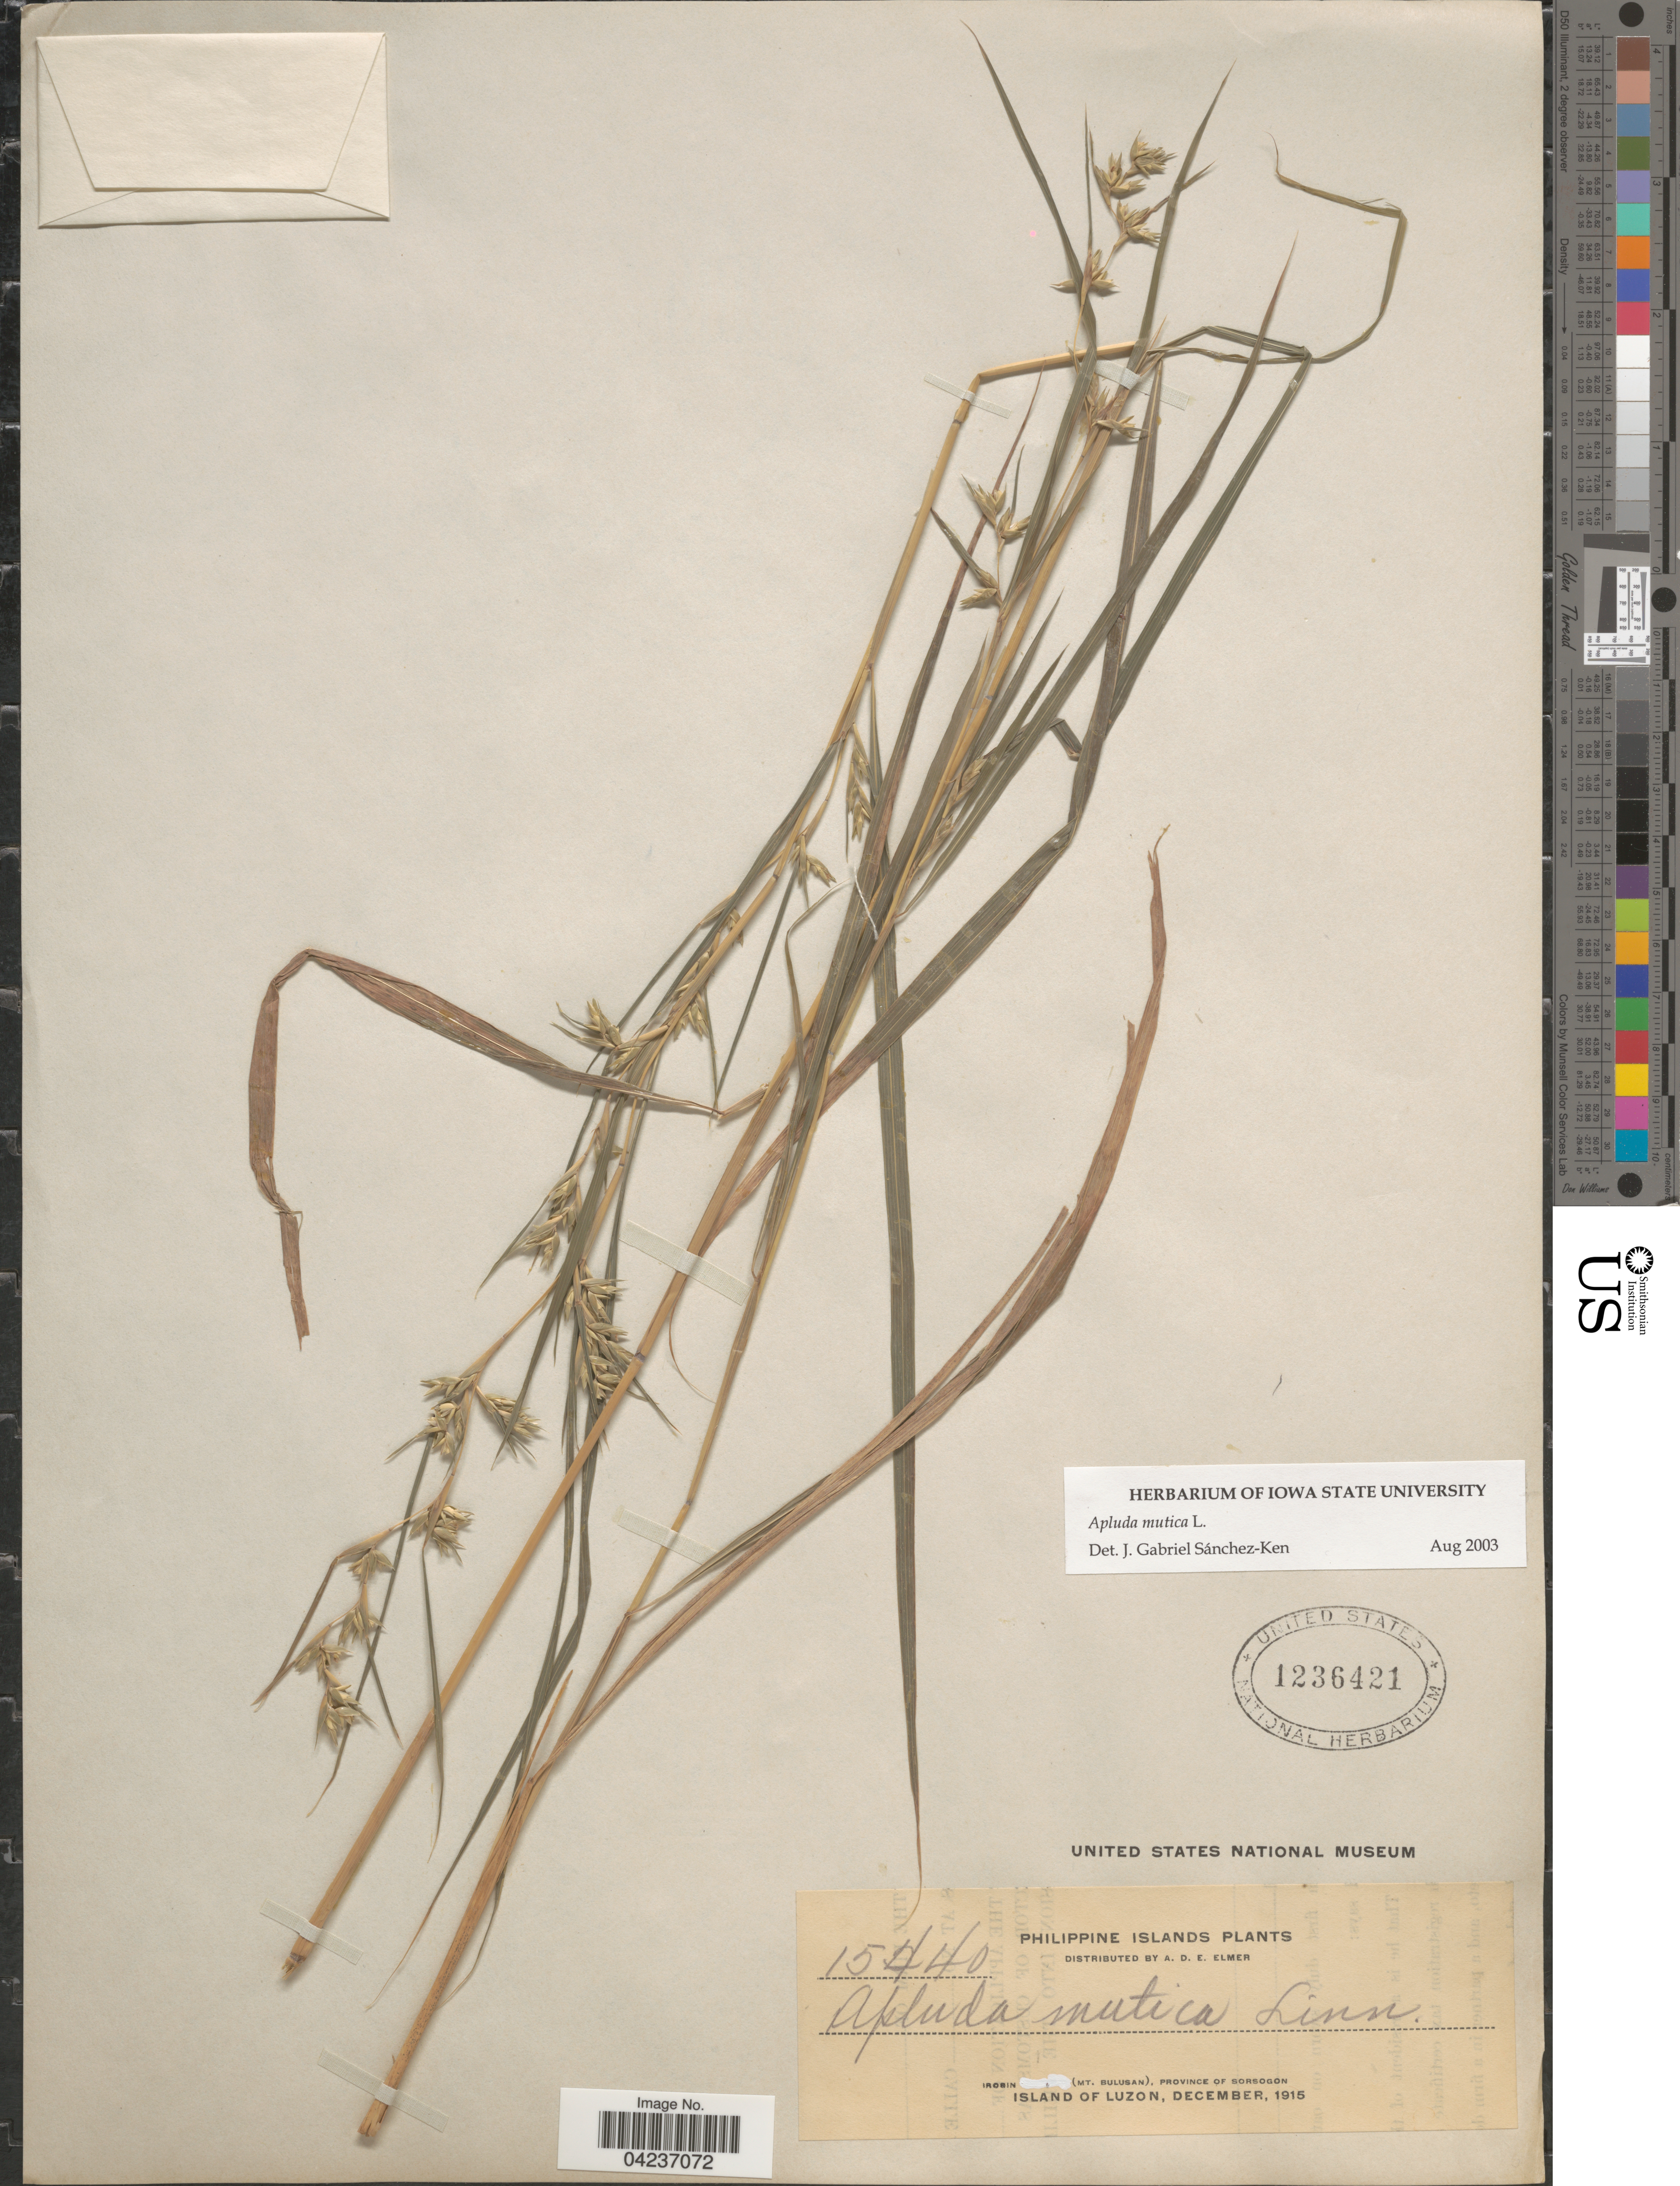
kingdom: Plantae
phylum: Tracheophyta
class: Liliopsida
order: Poales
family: Poaceae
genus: Apluda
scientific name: Apluda mutica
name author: L.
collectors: A. D. E. Elmer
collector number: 15440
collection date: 1915-12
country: Philippines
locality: Philippine Islands. Irosin (Mt. Bulusan), Province of Sorsogon. Island of Luzon.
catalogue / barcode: US 1236421